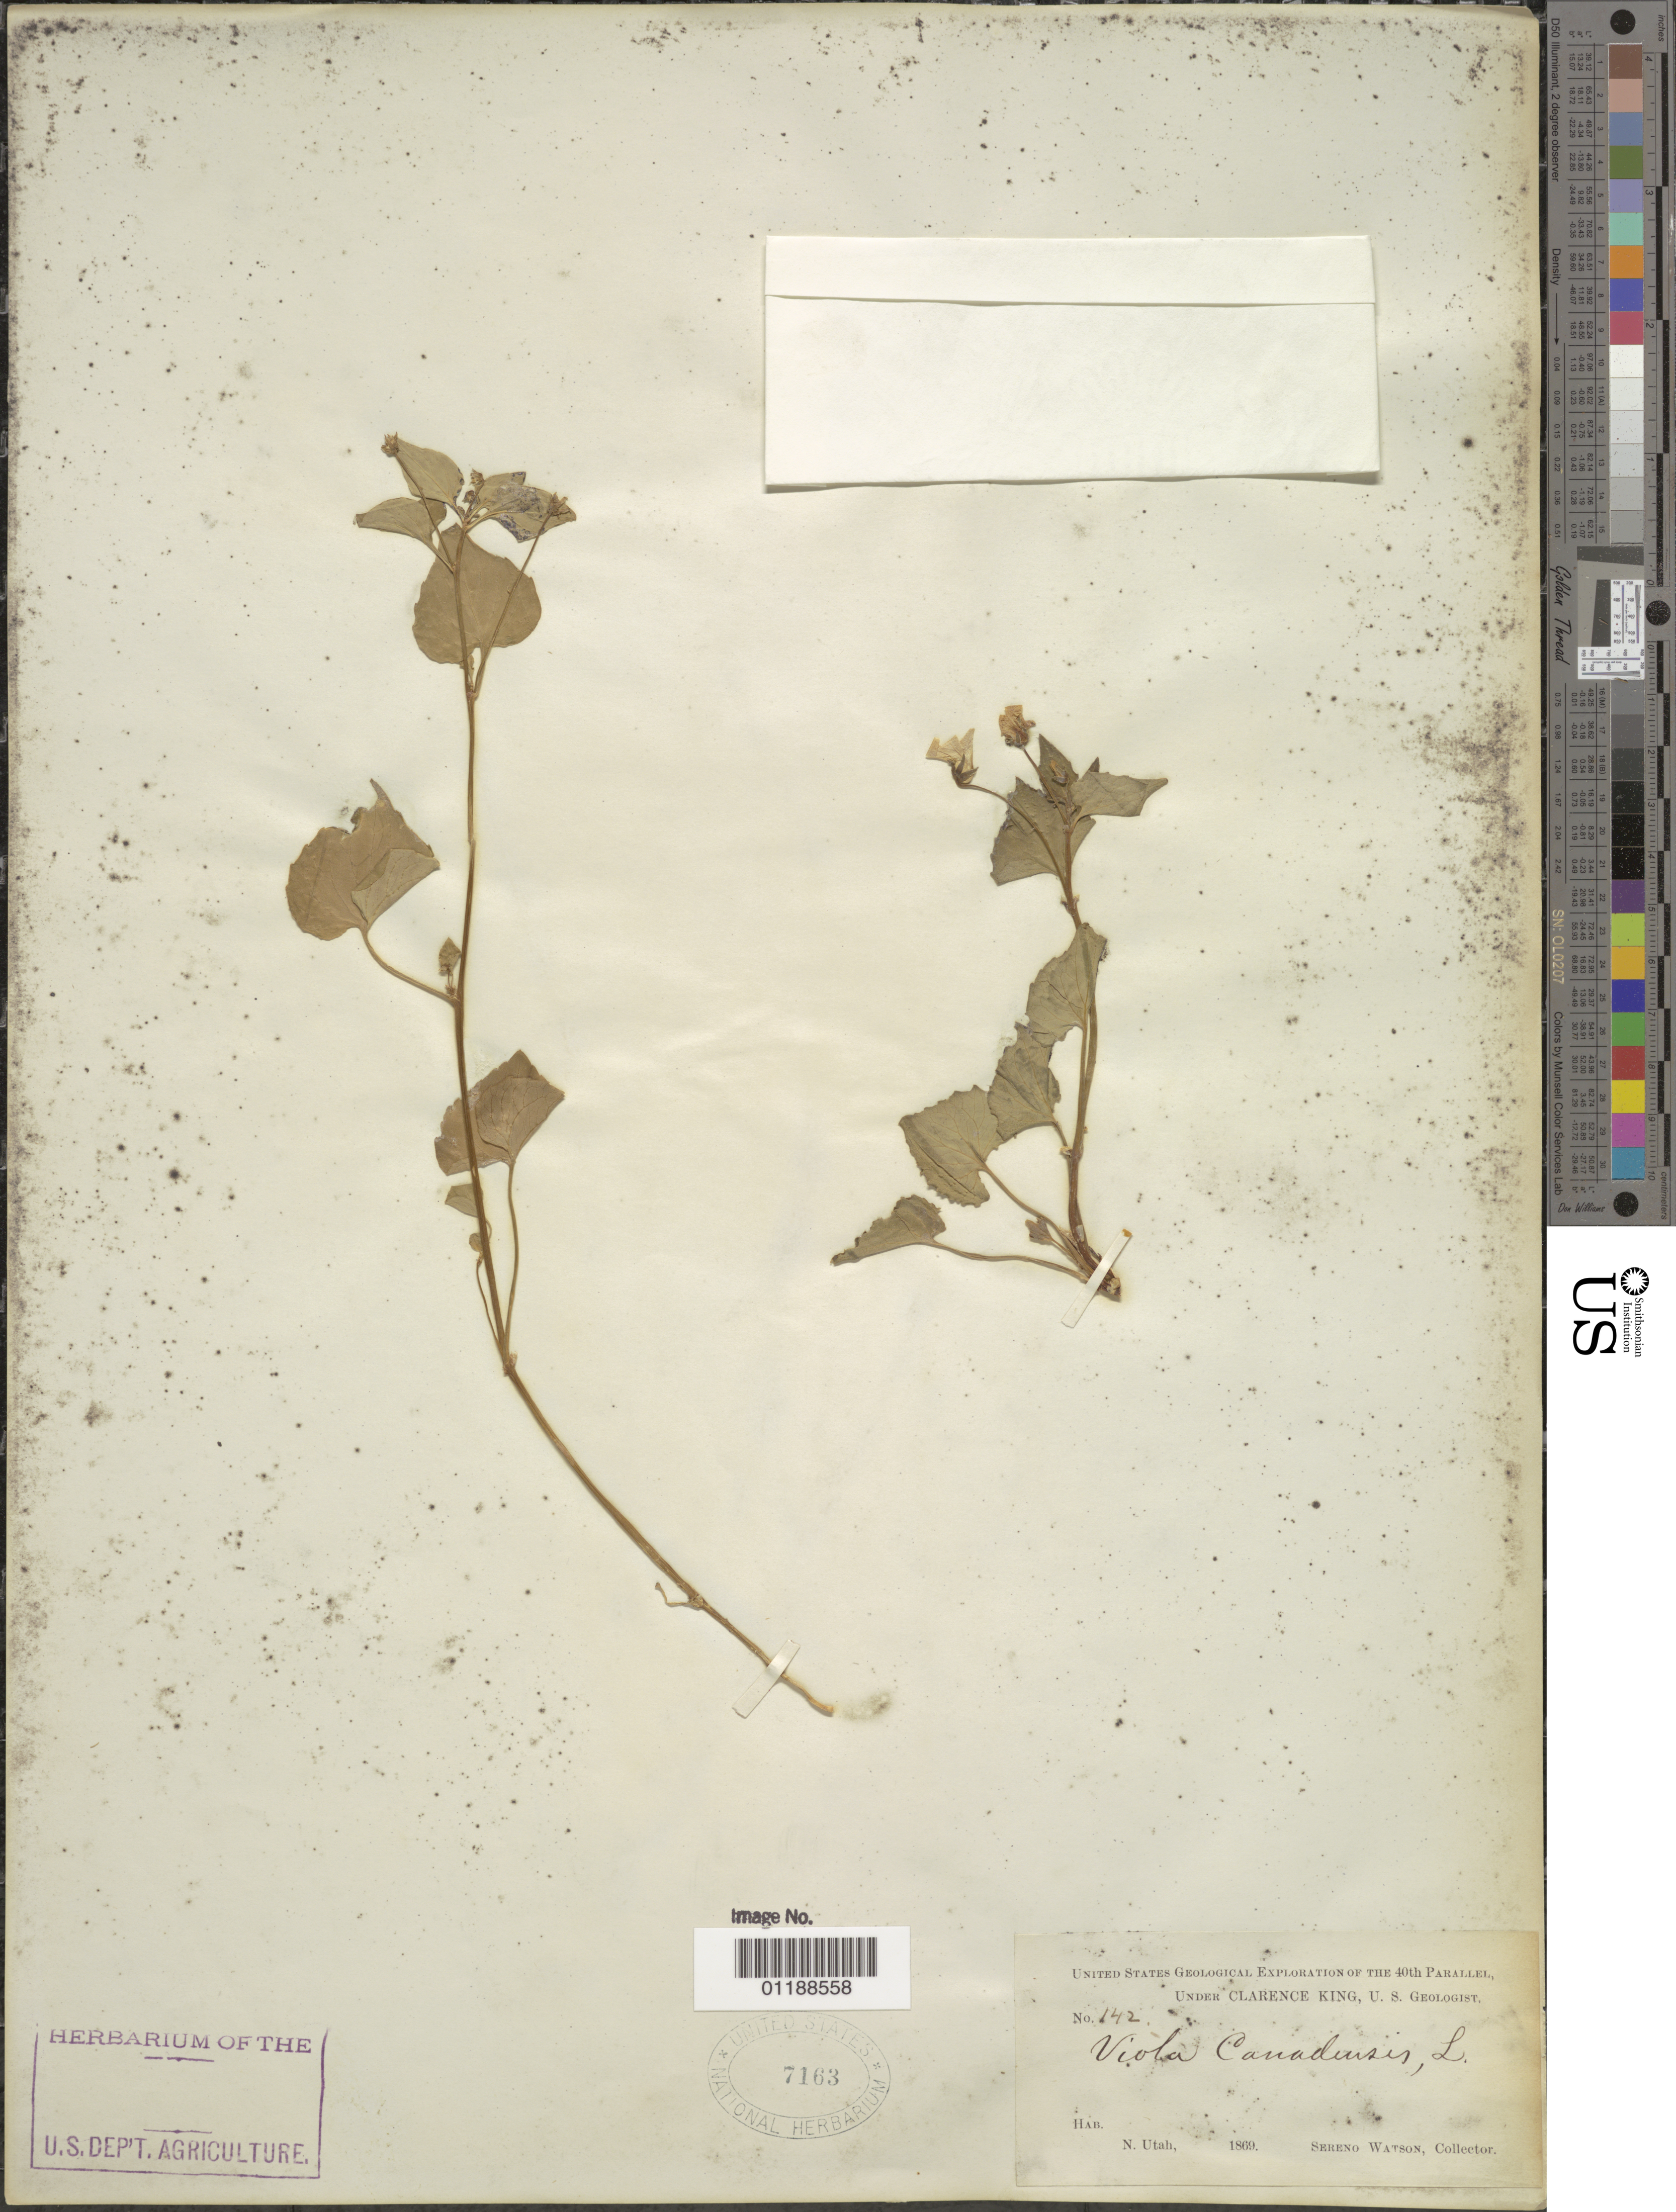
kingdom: Plantae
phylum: Tracheophyta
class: Magnoliopsida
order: Malpighiales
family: Violaceae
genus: Viola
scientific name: Viola canadensis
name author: L.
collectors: S. Watson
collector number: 142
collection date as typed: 1869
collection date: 1869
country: United States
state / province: Utah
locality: N. Utah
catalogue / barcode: US 7163